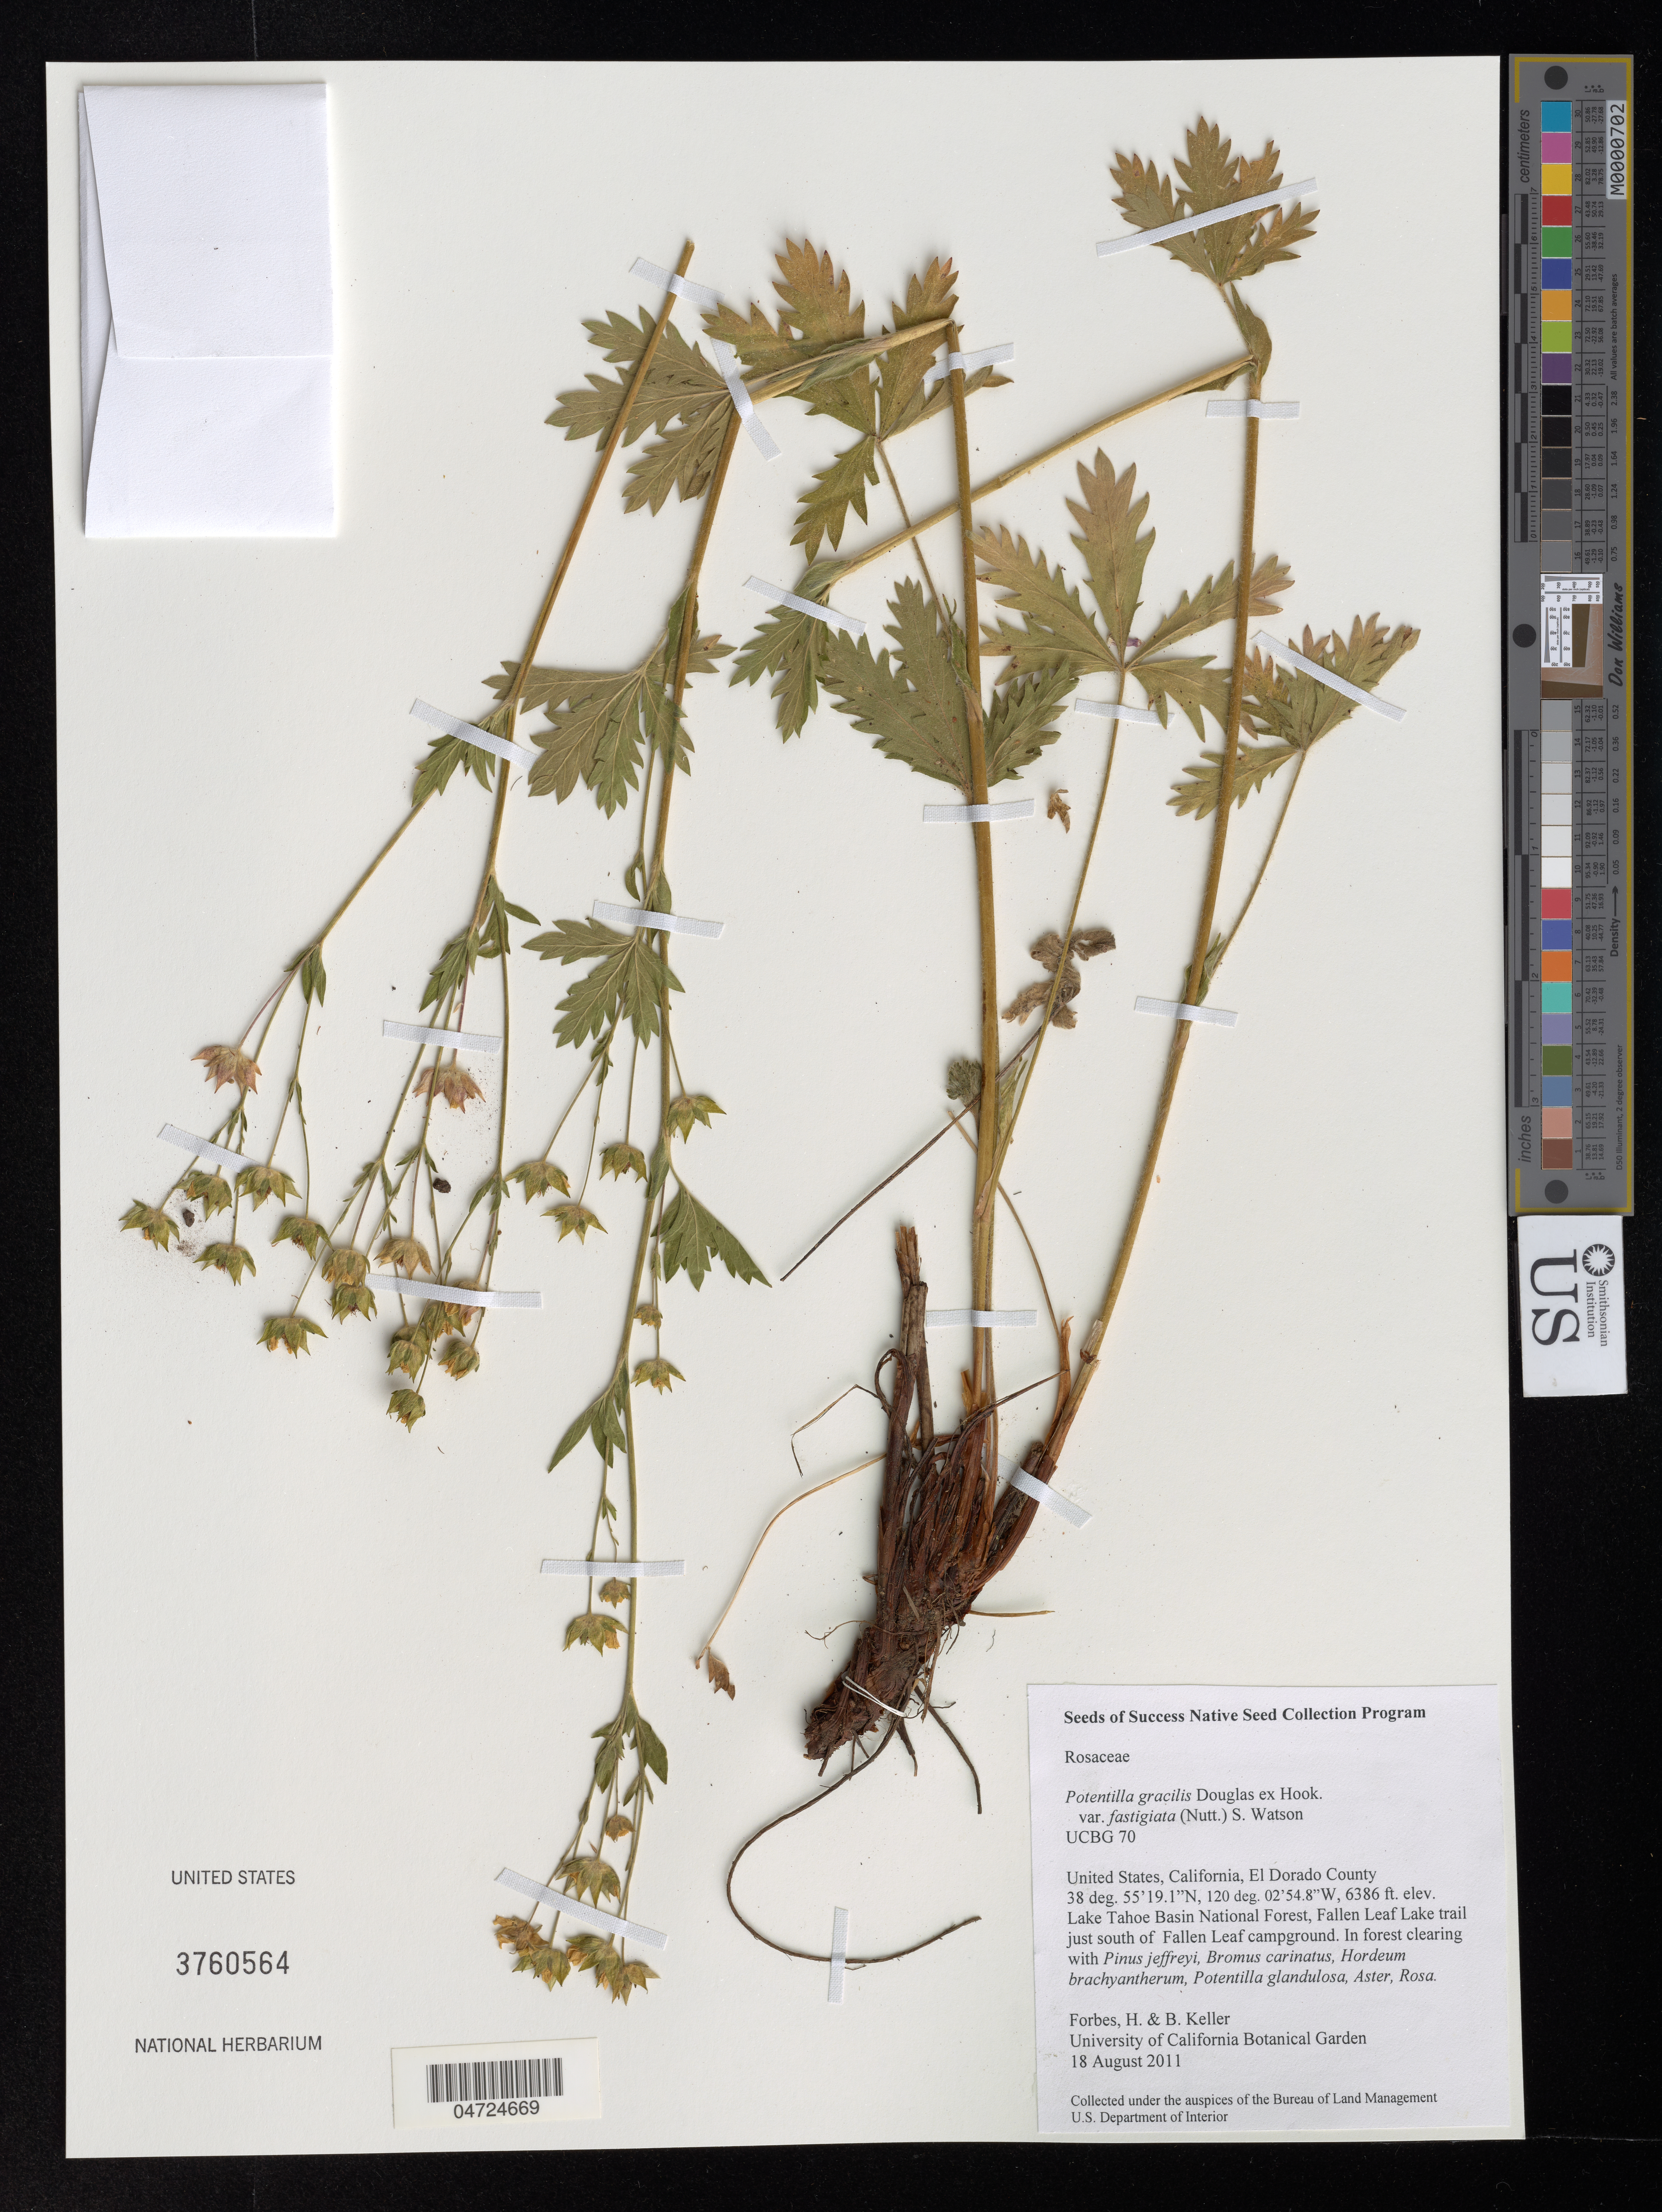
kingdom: Plantae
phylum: Tracheophyta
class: Magnoliopsida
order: Rosales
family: Rosaceae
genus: Potentilla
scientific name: Potentilla gracilis var. fastigiata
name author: (Nutt.) S. Watson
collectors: H. Forbes & B. Keller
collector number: UCBG 70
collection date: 2011-08-18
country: United States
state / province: California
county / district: El Dorado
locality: El Dorado County. Lake Tahoe Basin National Forest, Fallen Leaf Lake trail just south of Fallen Leaf campground.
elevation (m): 1946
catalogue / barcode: US 3760564